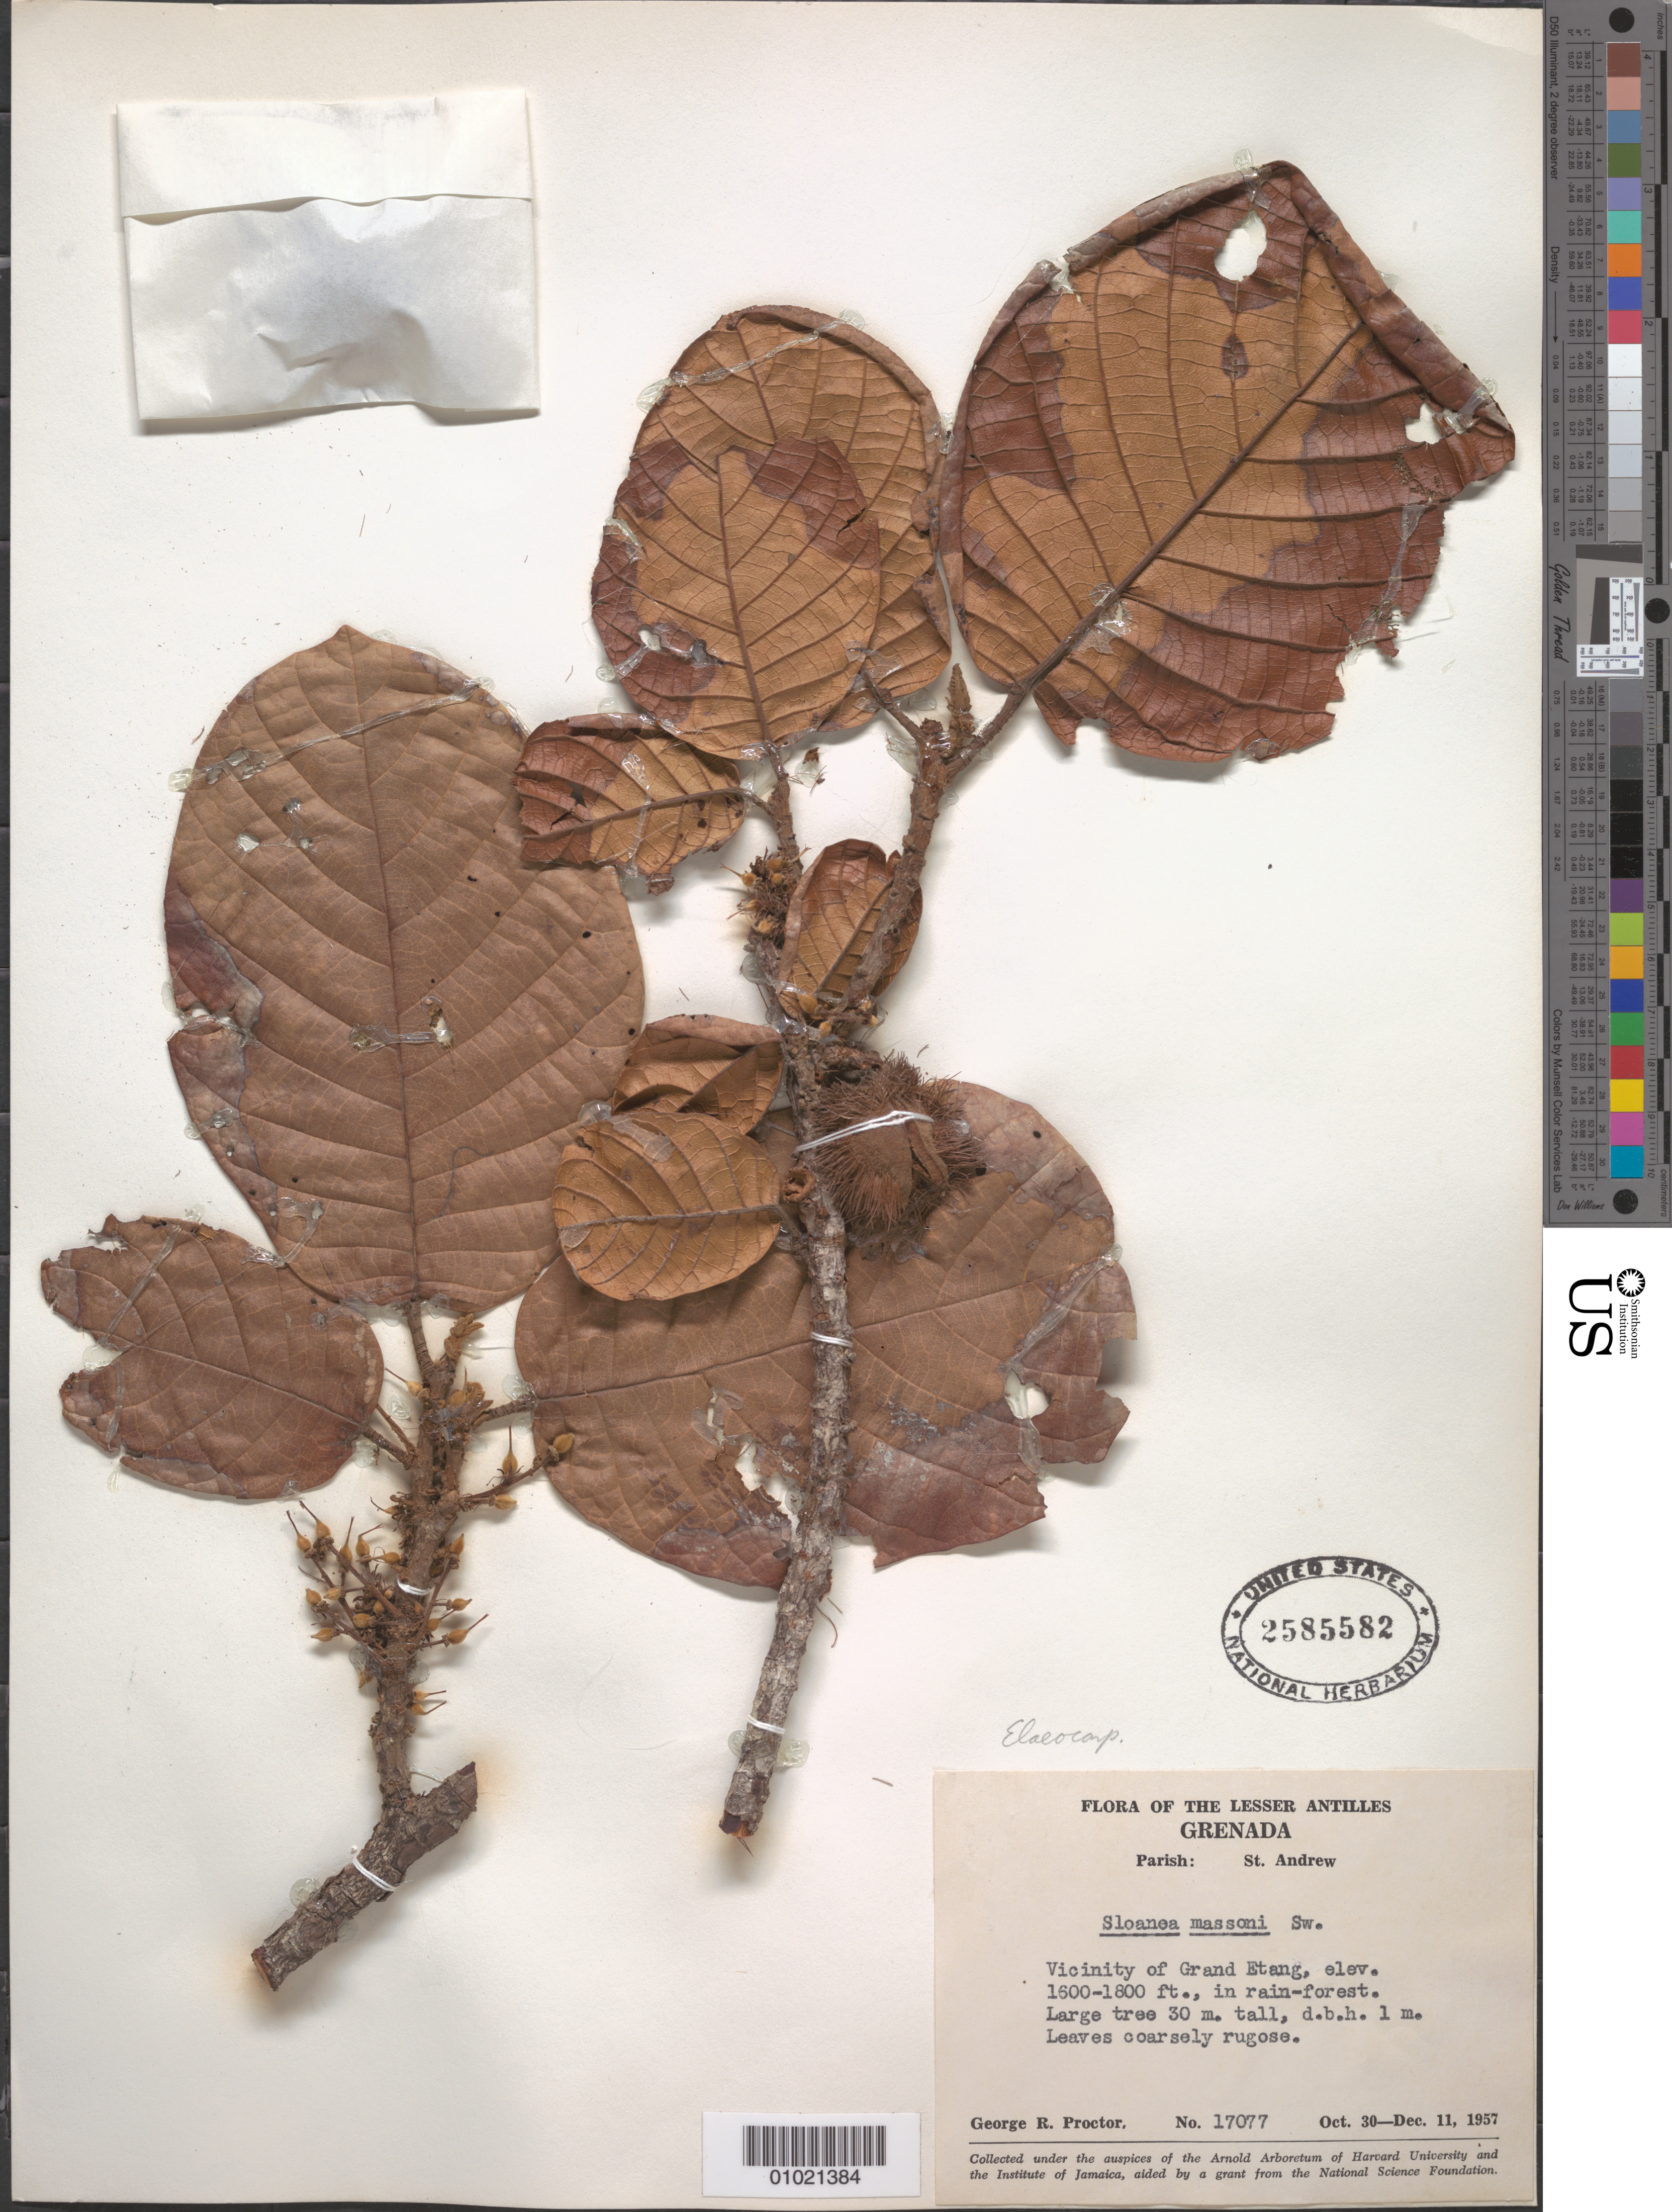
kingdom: Plantae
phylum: Tracheophyta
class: Magnoliopsida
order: Oxalidales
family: Elaeocarpaceae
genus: Sloanea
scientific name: Sloanea massonii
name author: Sw.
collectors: G. R. Proctor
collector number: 17077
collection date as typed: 30 Oct 1957 to 11 Dec 1957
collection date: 1957-10-30/1957-12-11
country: Grenada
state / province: Saint Andrew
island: Grenada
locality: Vicinity of Grande Etang, in rain-forest.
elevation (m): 1600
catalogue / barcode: US 2585582